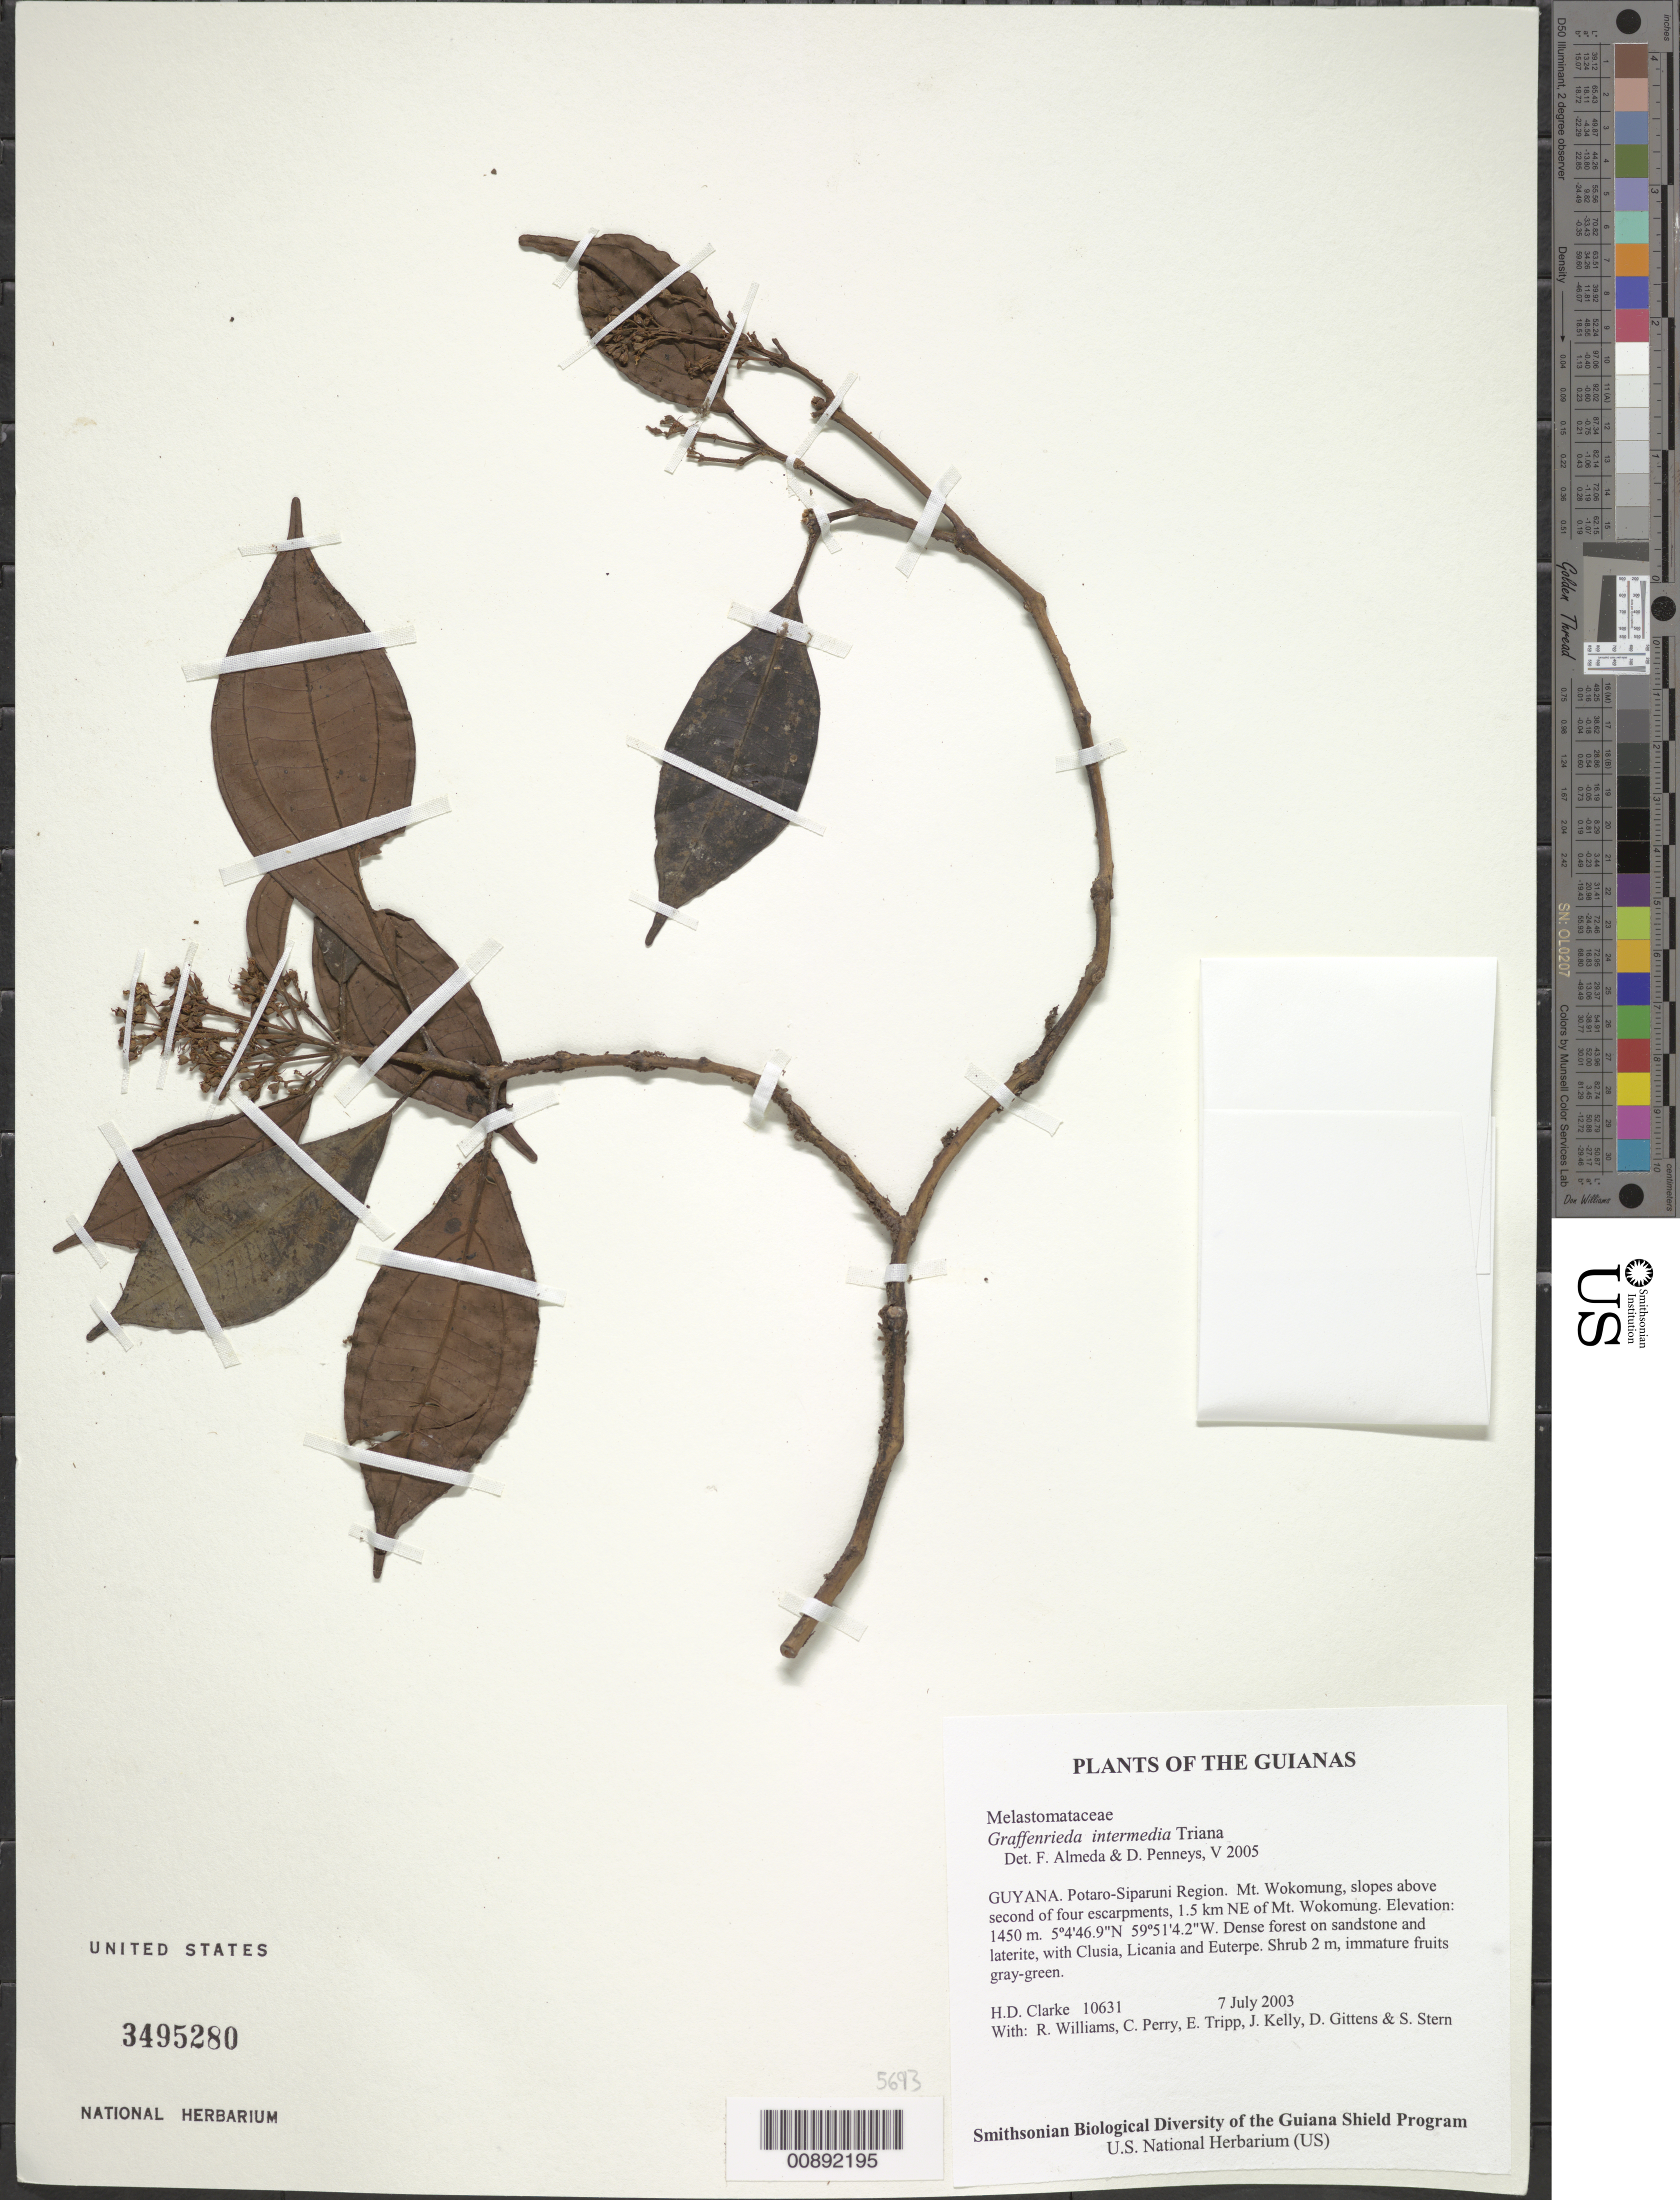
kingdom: Plantae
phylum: Tracheophyta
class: Magnoliopsida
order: Myrtales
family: Melastomataceae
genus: Graffenrieda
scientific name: Graffenrieda intermedia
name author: Triana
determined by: Almeda, F.; Penneys, D. S.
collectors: H. D. Clarke, R. Williams, C. Perry, E. Tripp, J. Kelly, D. Gittens & S. R. Stern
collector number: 10631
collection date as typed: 7 July 2003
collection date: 2003-07-07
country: Guyana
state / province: Potaro-Siparuni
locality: Mt. Wokomung, slopes above second of four escarpments, 1.5 km NE of Mt. Wokomung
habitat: Dense forest on sandstone and laterite, with Clusia, Licania and Euterpe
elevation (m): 1450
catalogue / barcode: US 3495280